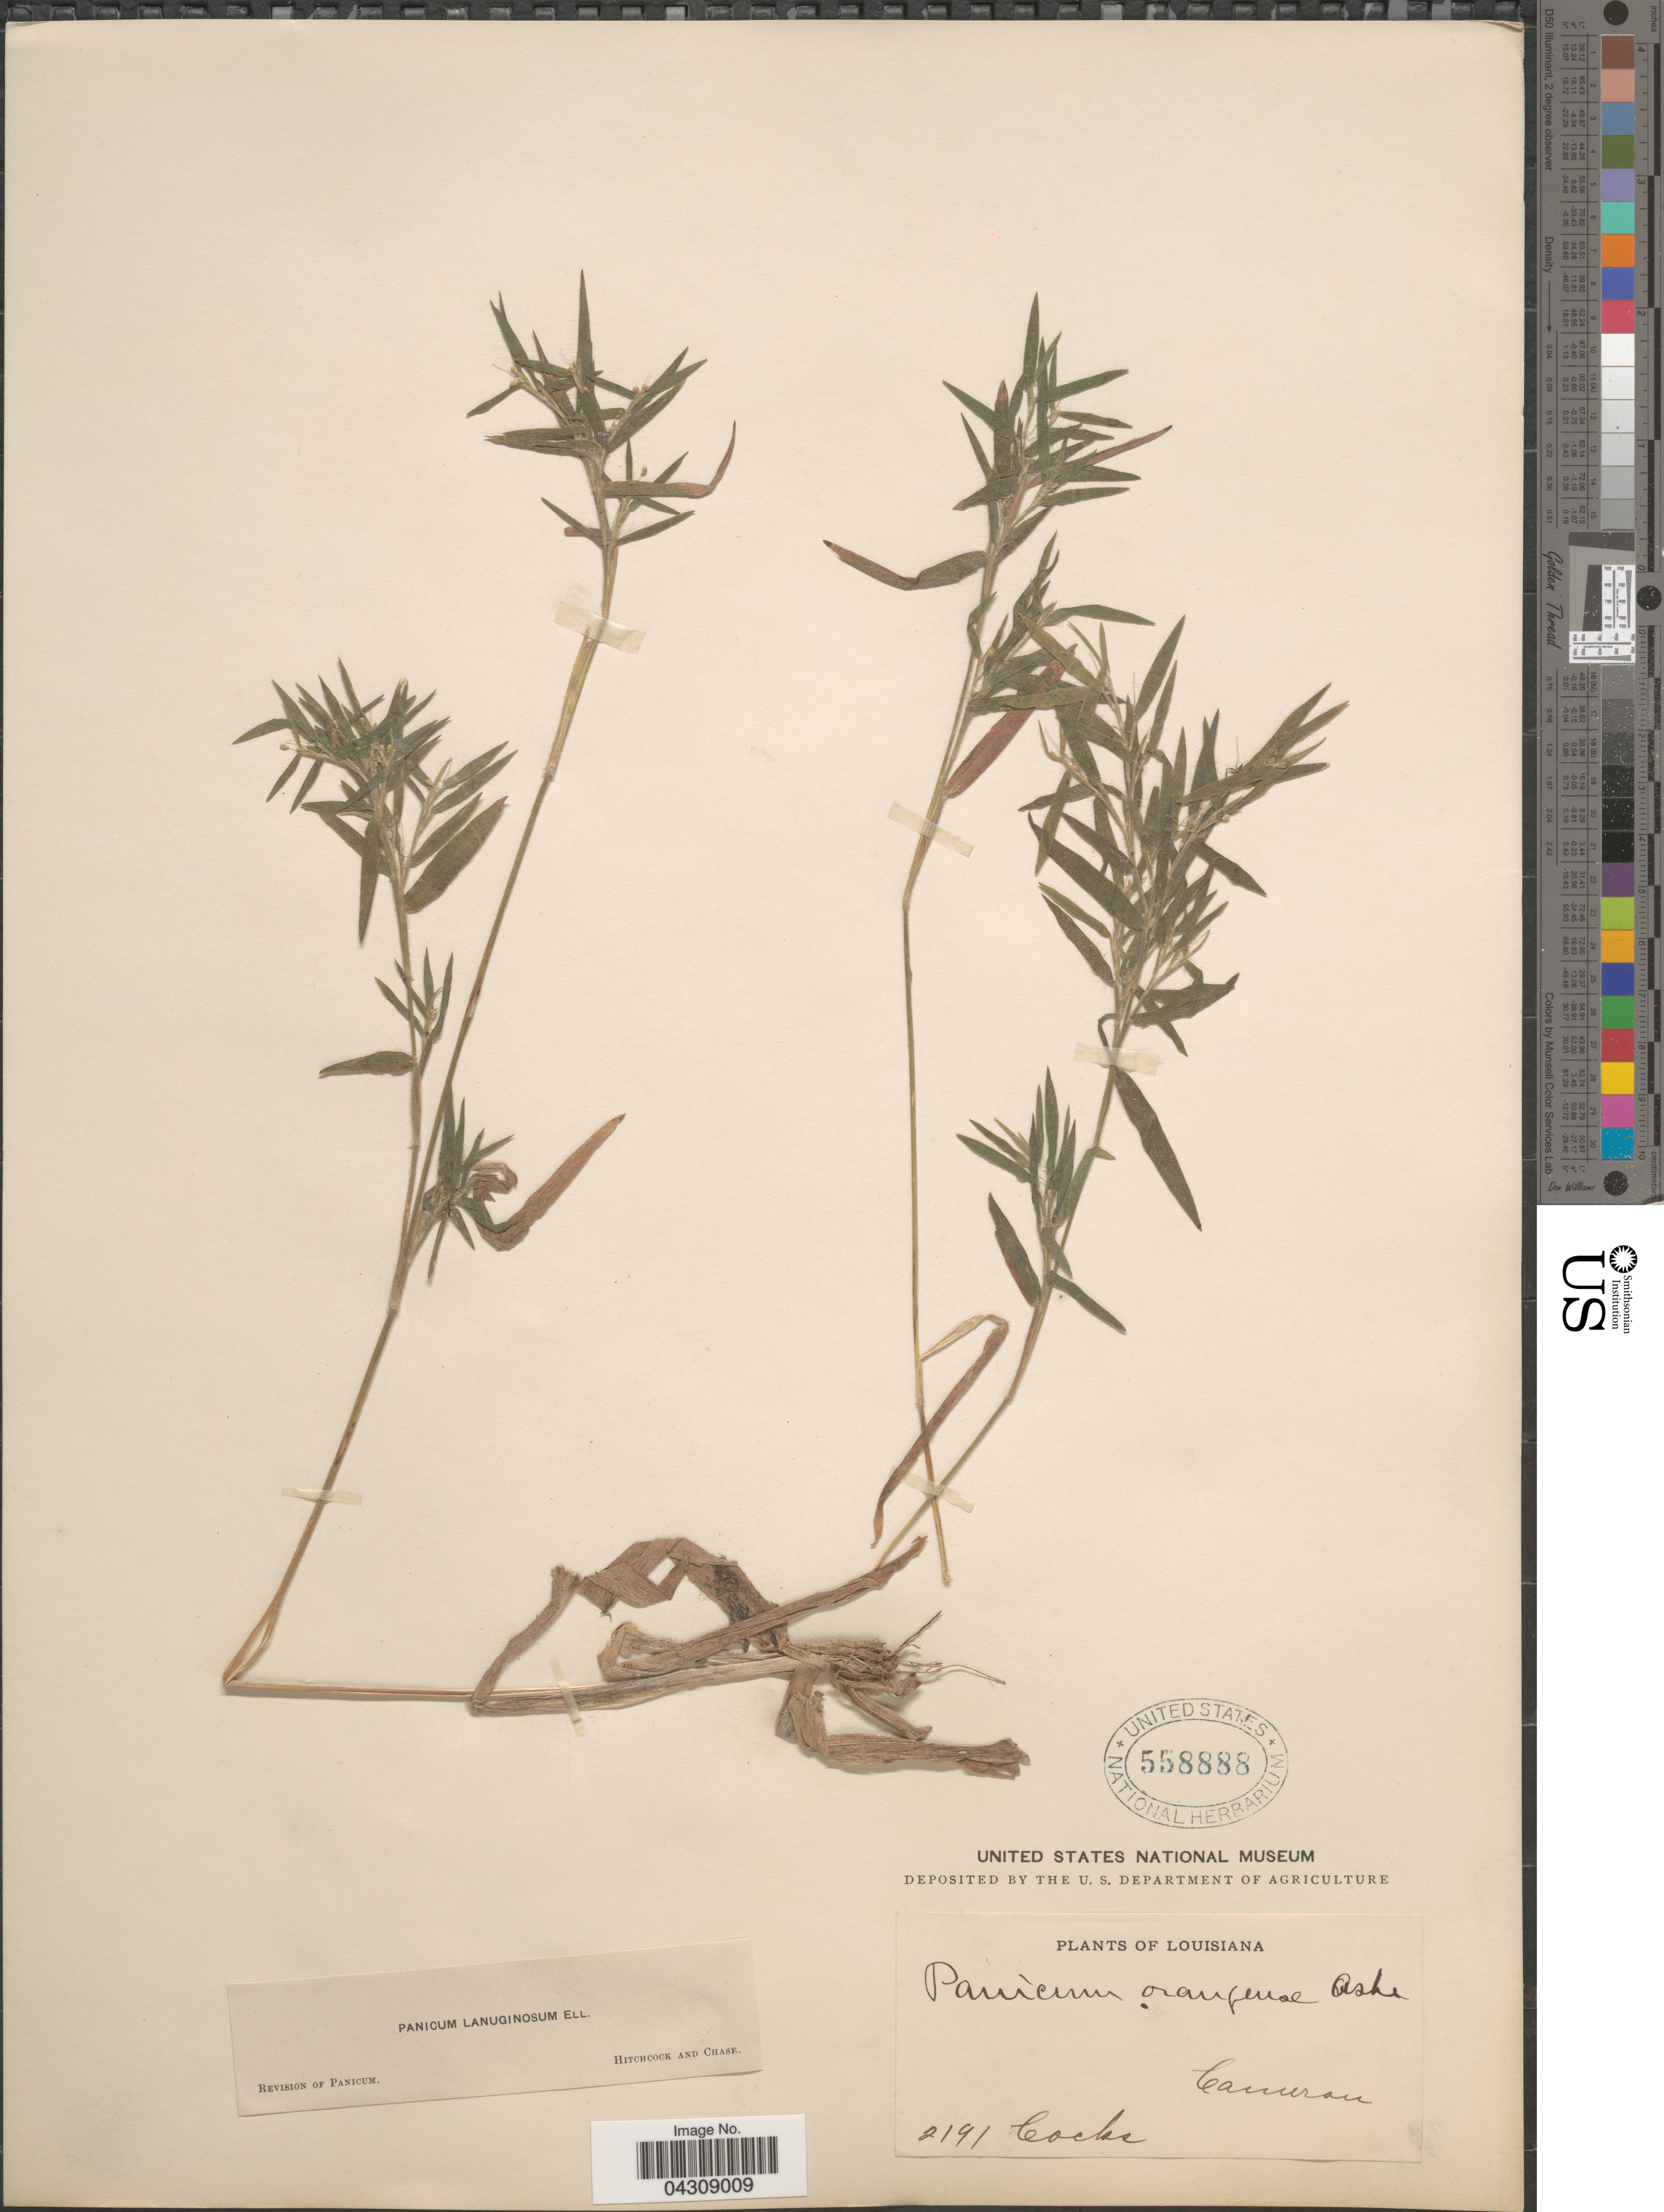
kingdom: Plantae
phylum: Tracheophyta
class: Liliopsida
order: Poales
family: Poaceae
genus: Dichanthelium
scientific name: Dichanthelium acuminatum var. acuminatum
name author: (Sw.) Gould & C.A. Clark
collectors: Cocks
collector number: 2191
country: United States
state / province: Louisiana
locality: Cameron.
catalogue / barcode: US 558888